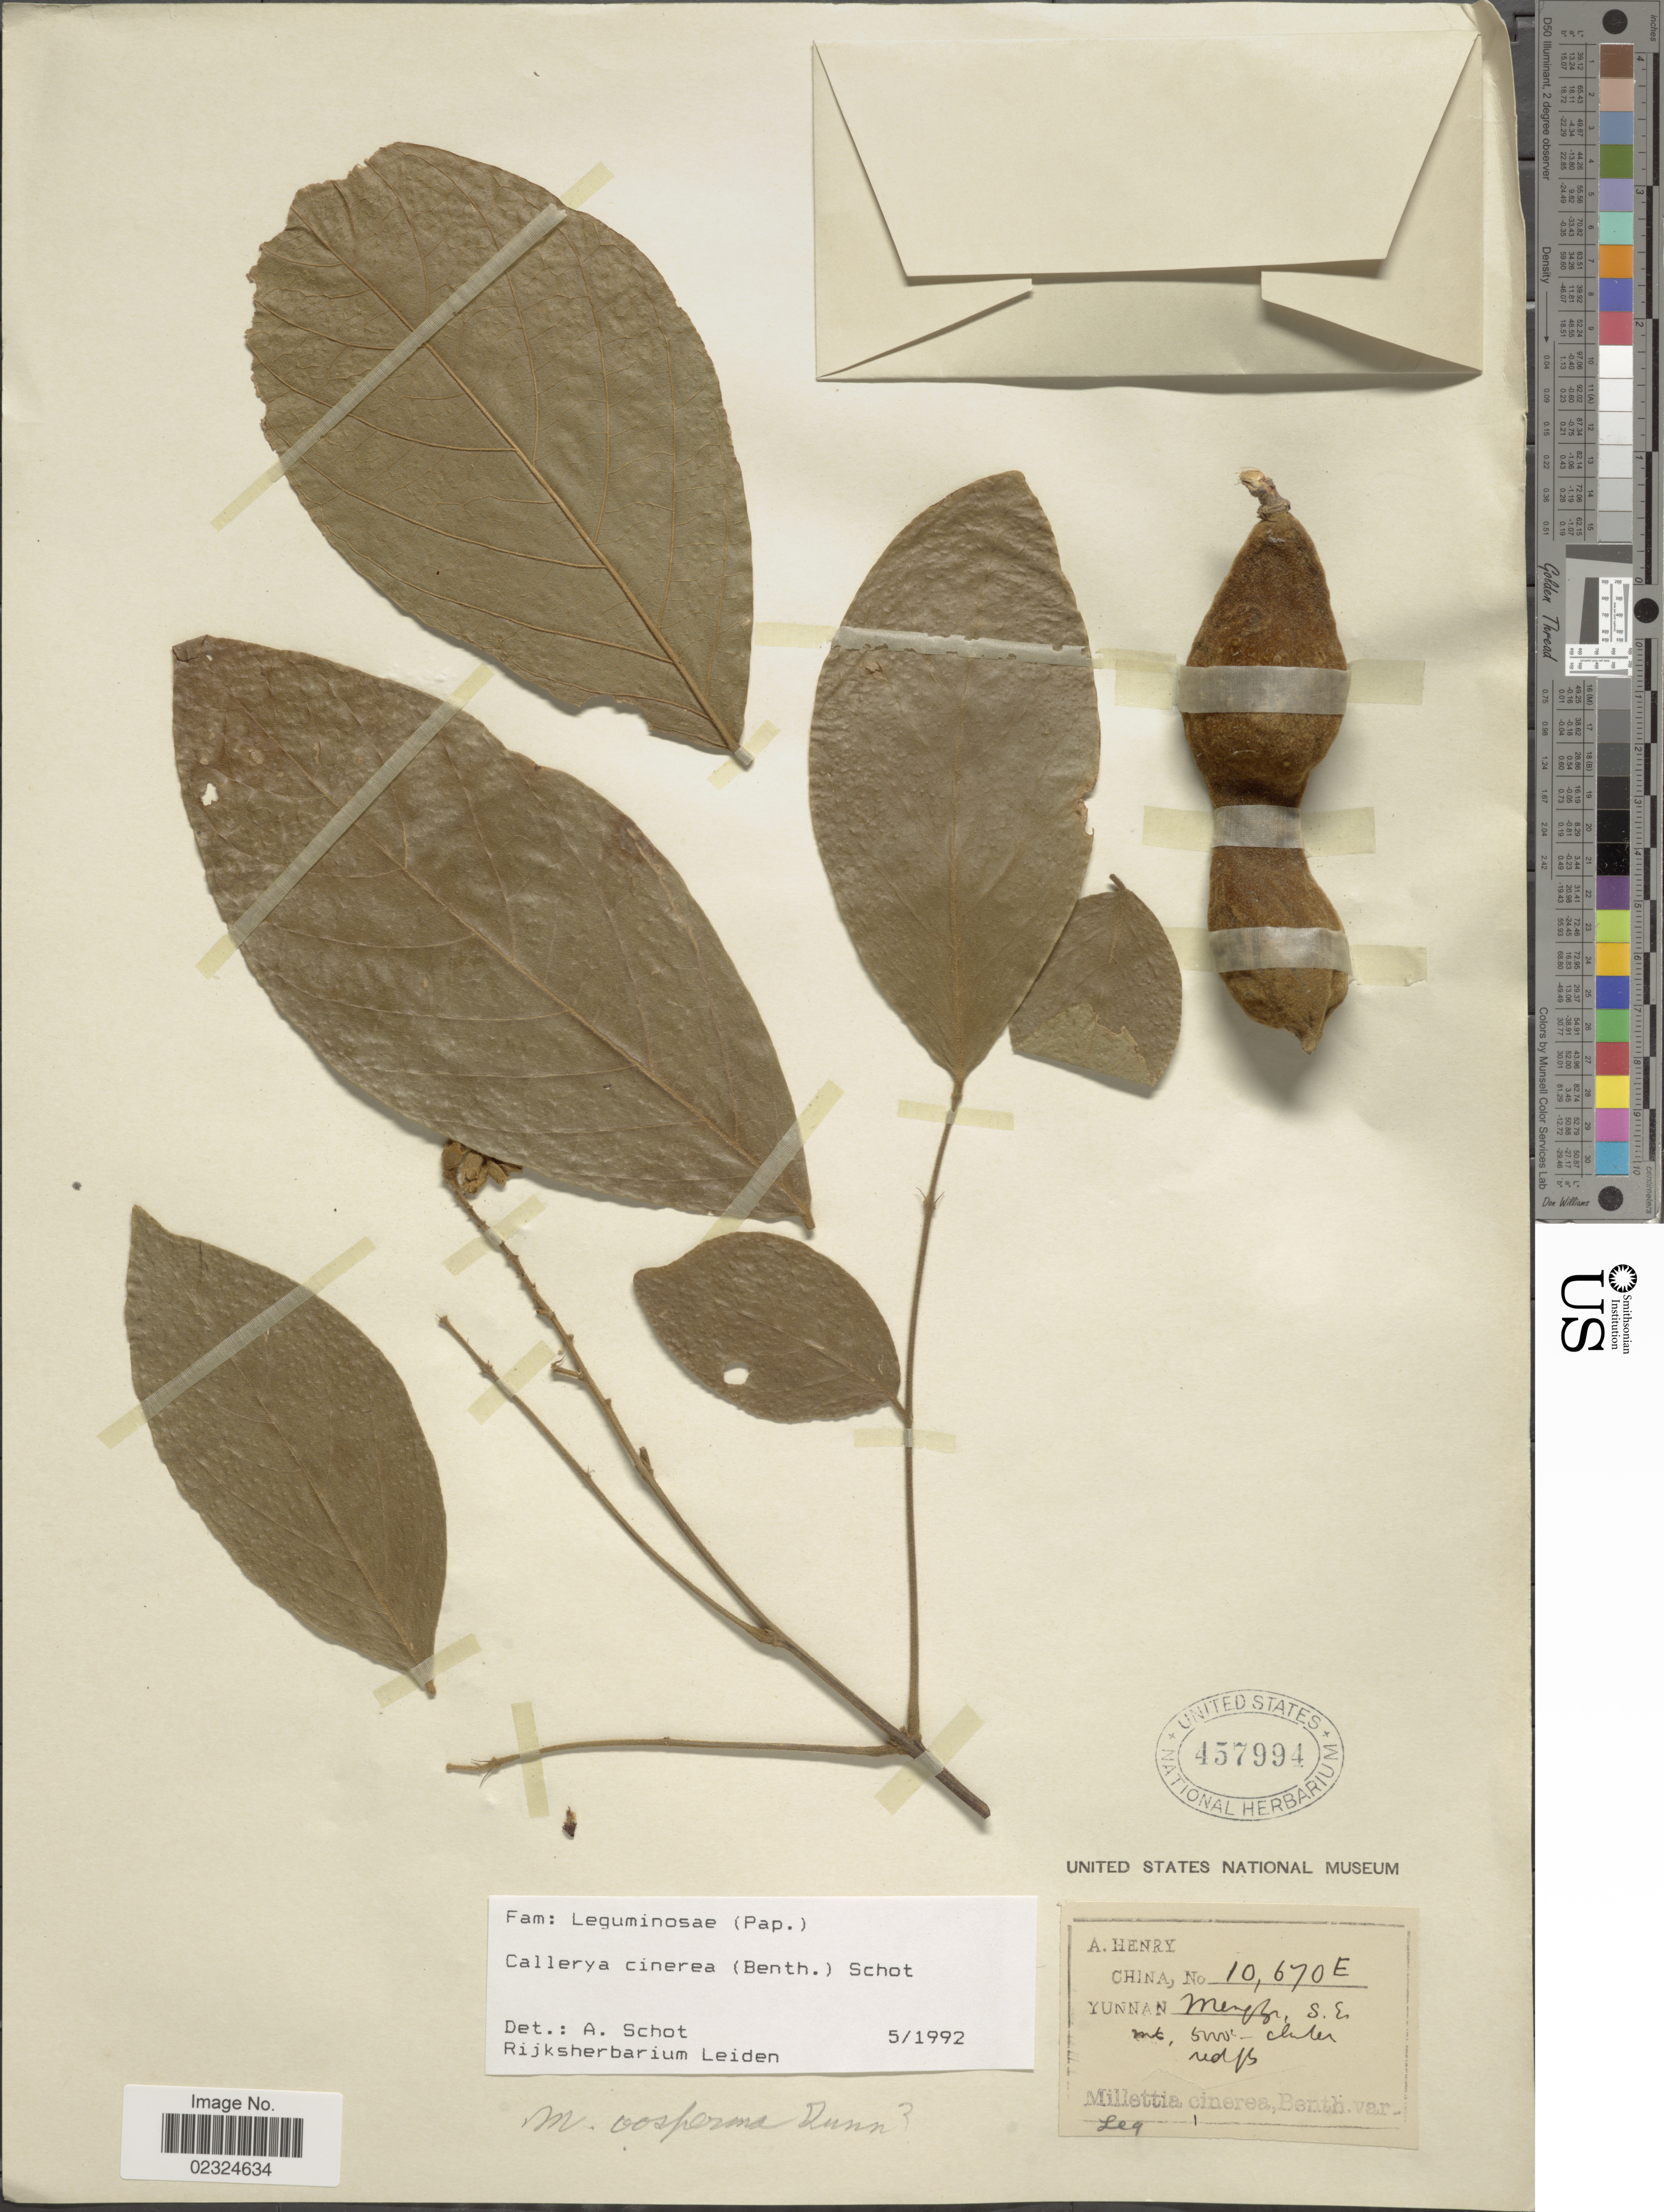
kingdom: Plantae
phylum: Tracheophyta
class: Magnoliopsida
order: Fabales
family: Fabaceae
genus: Callerya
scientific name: Callerya cinerea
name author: (Benth.) Schot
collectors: A. Henry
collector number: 10670 E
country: China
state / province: Yunnan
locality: Mengzi, S. E. Mt.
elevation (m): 1524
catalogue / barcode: US 457994